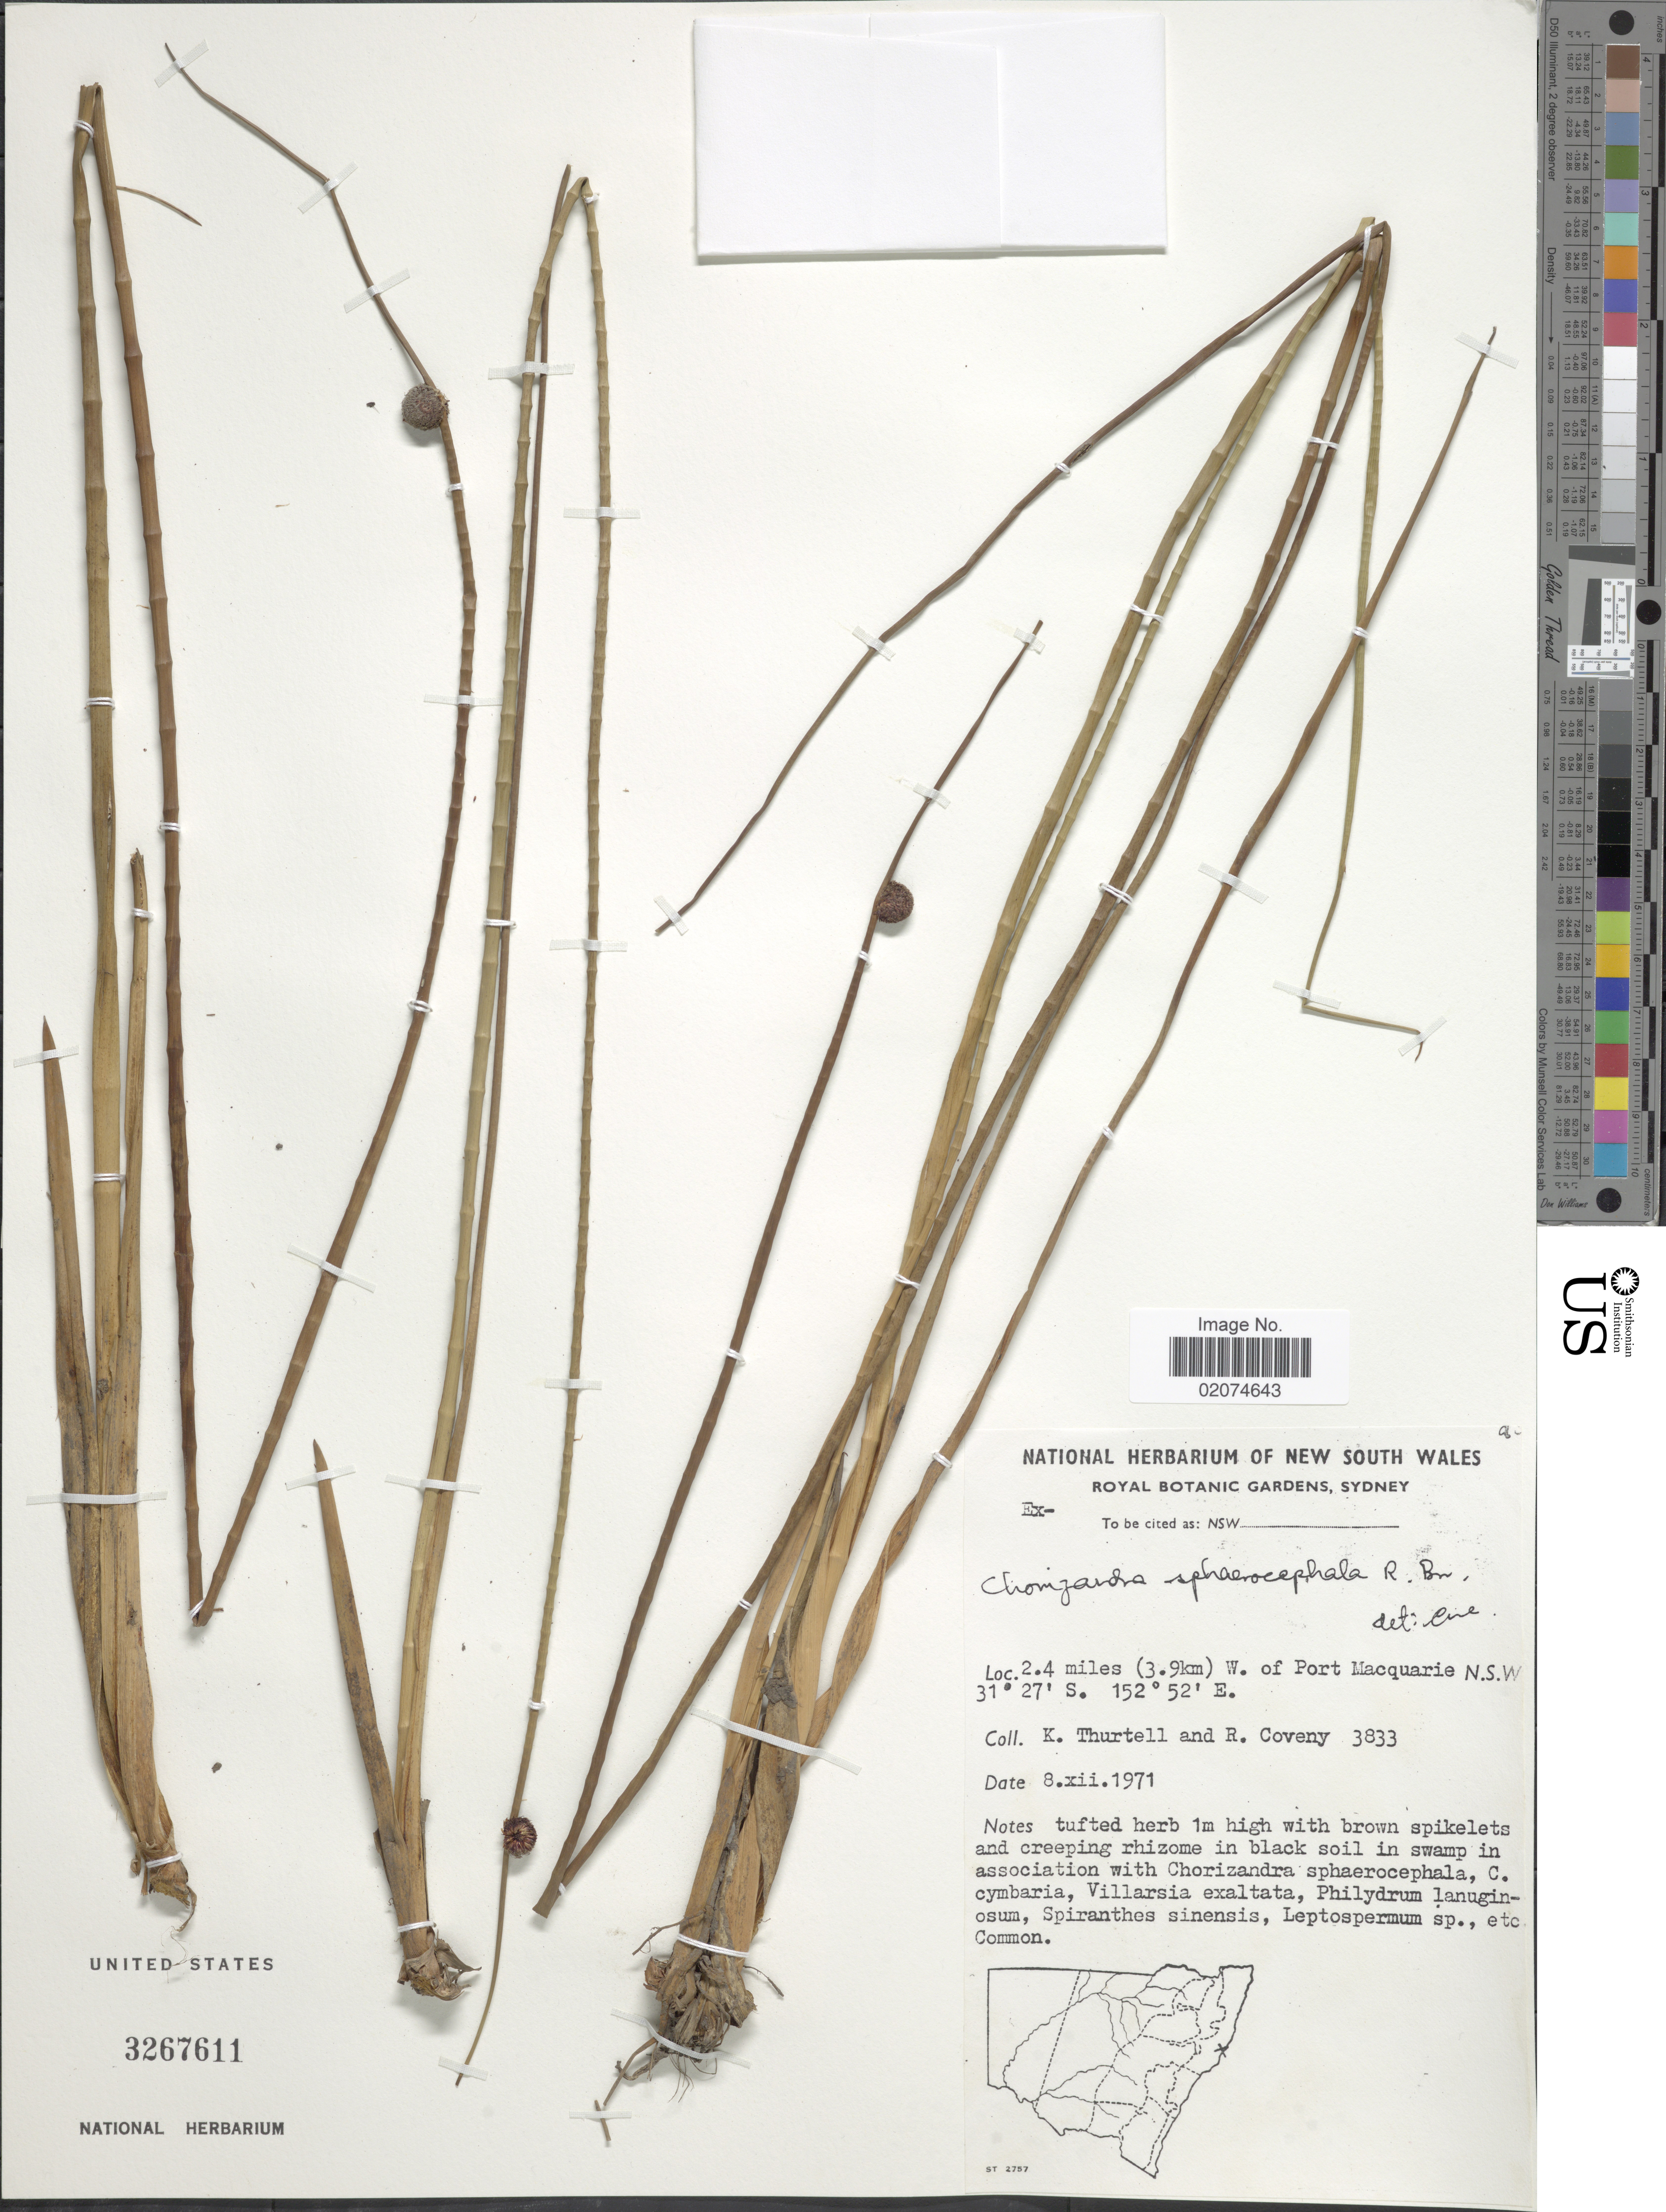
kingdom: Plantae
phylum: Tracheophyta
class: Liliopsida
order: Poales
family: Cyperaceae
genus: Chorizandra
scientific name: Chorizandra sphaerocephala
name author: R. Br.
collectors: K. Thurtell & R. Coveny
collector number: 3833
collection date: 1971-12-08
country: Australia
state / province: New South Wales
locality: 2.4 miles (3.9km) of Port Macquarie N.S.W.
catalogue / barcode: US 3267611